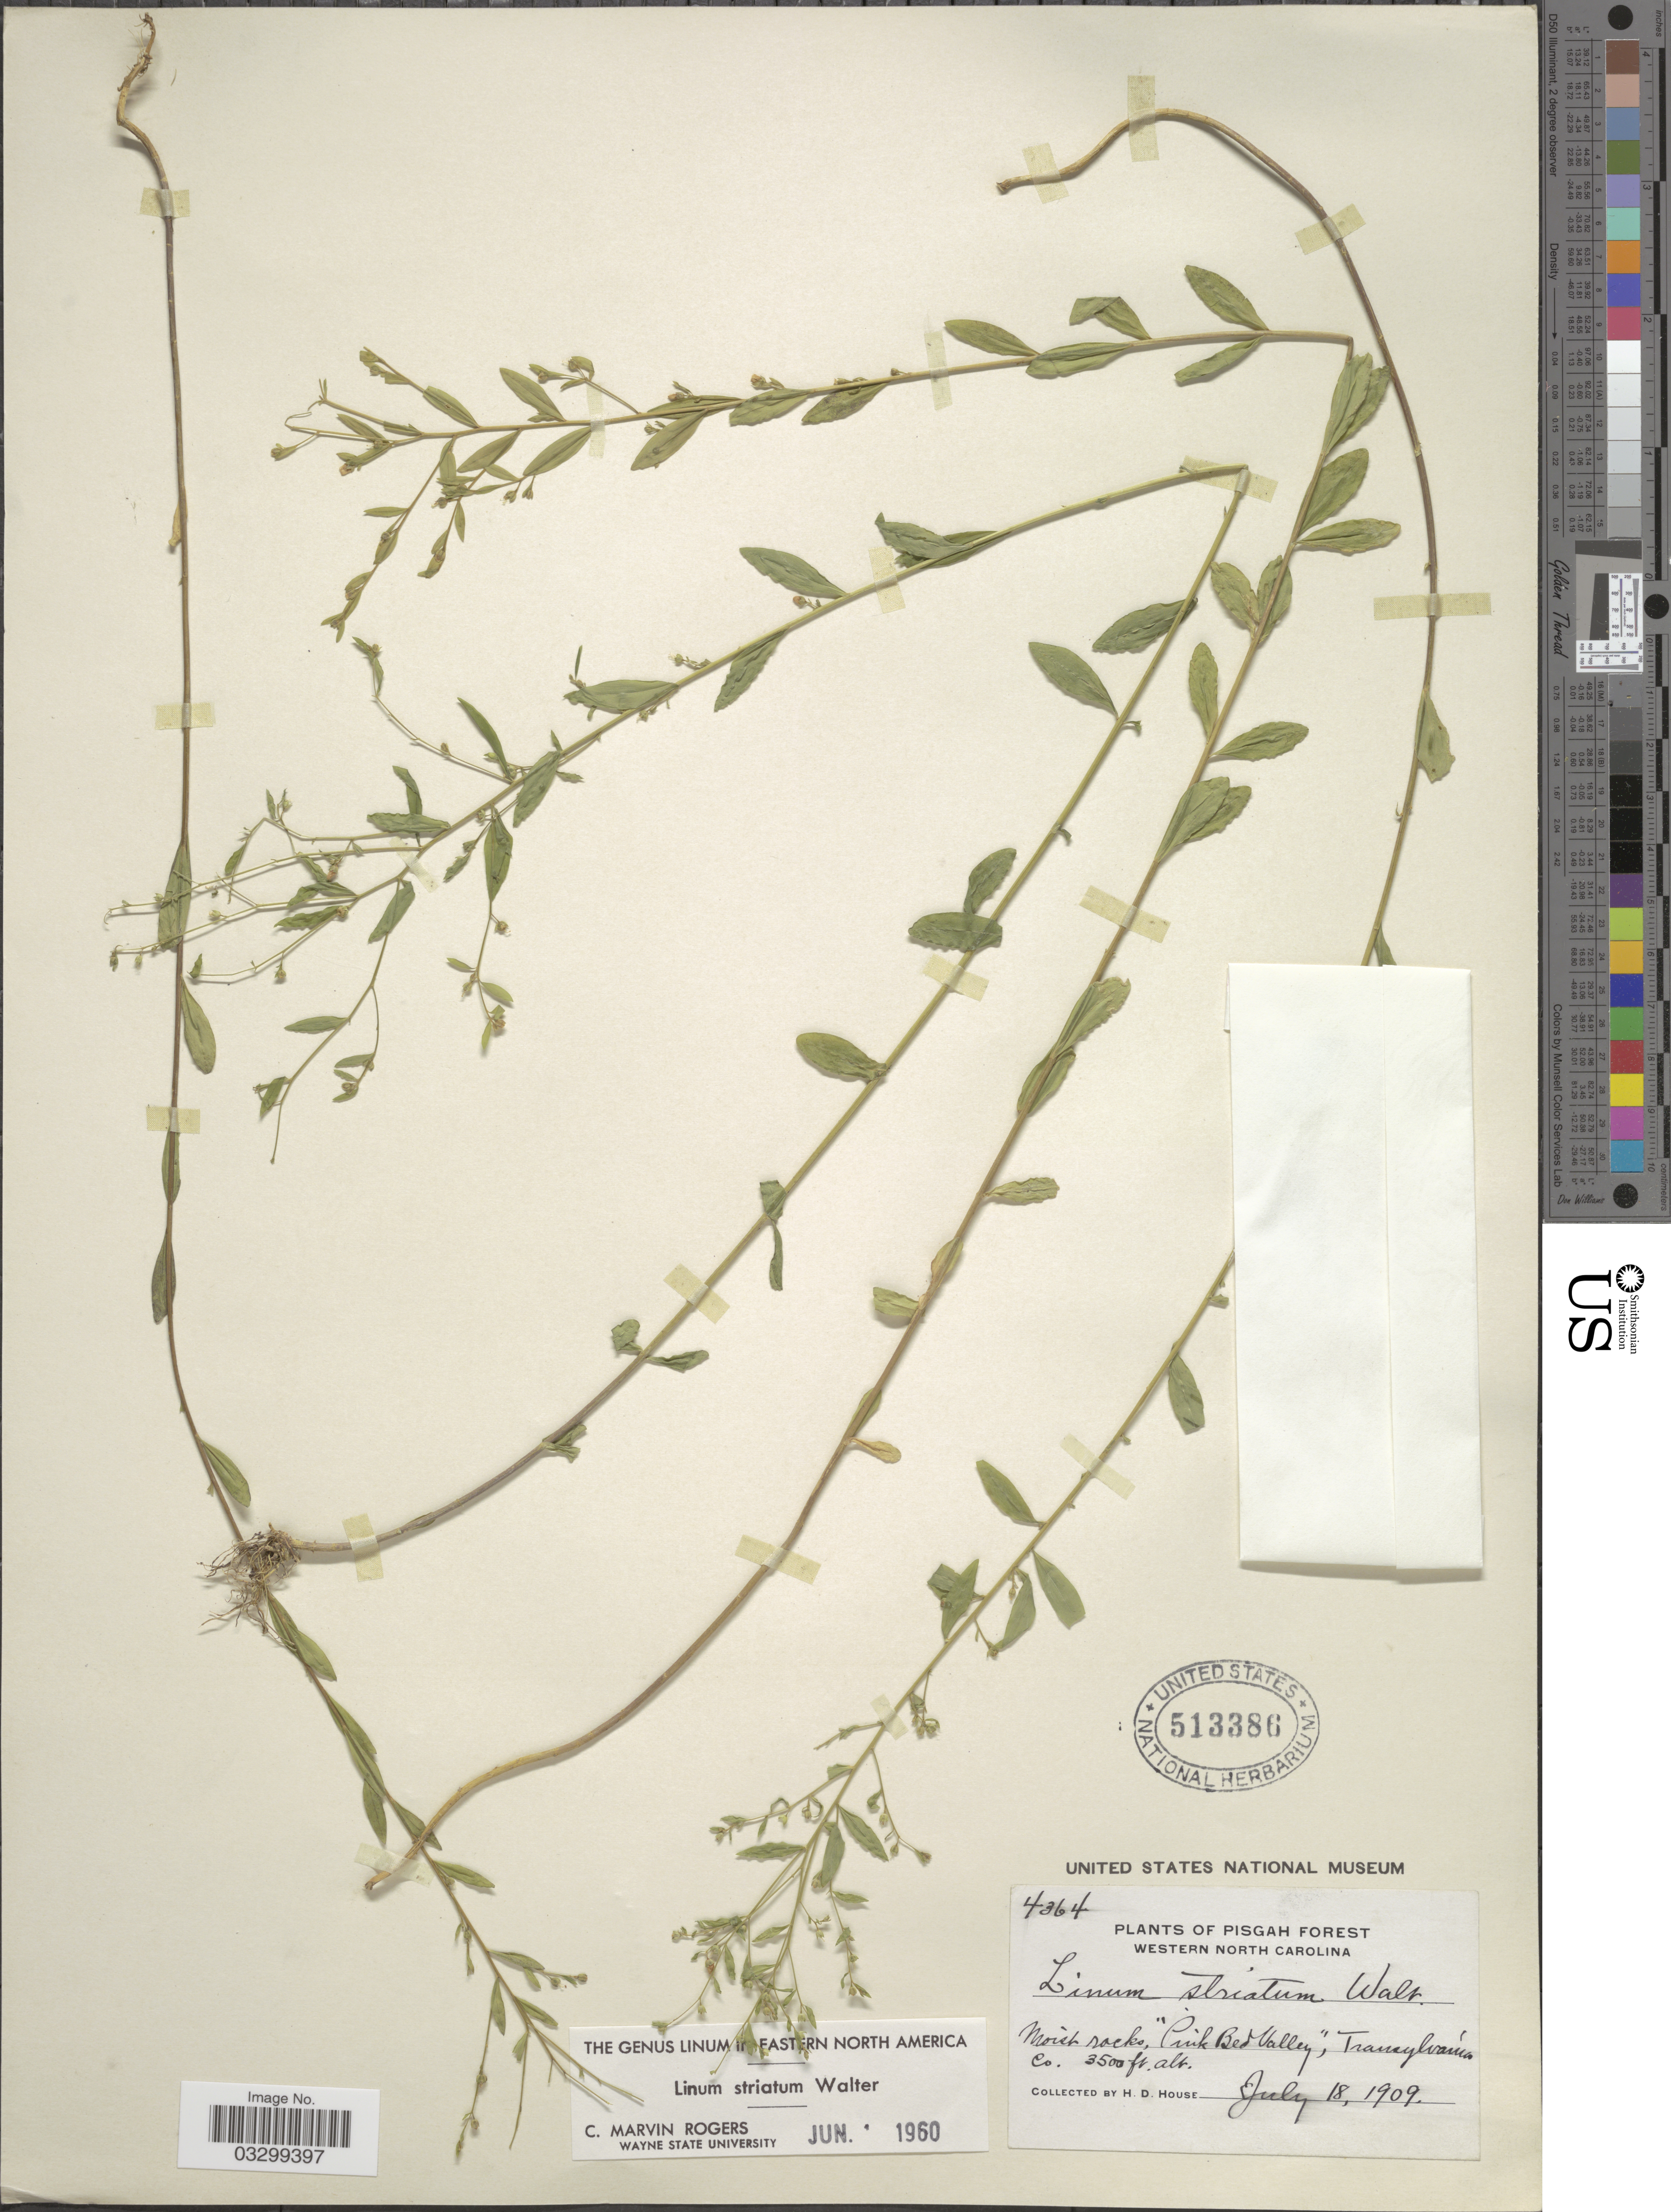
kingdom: Plantae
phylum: Tracheophyta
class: Magnoliopsida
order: Malpighiales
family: Linaceae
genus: Linum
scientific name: Linum striatum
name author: Walter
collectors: H. D. House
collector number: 4364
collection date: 1909-07-18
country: United States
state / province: North Carolina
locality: Pisgah Forest. Western North Carolina. Transylvania.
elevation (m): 1067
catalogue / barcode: US 513386